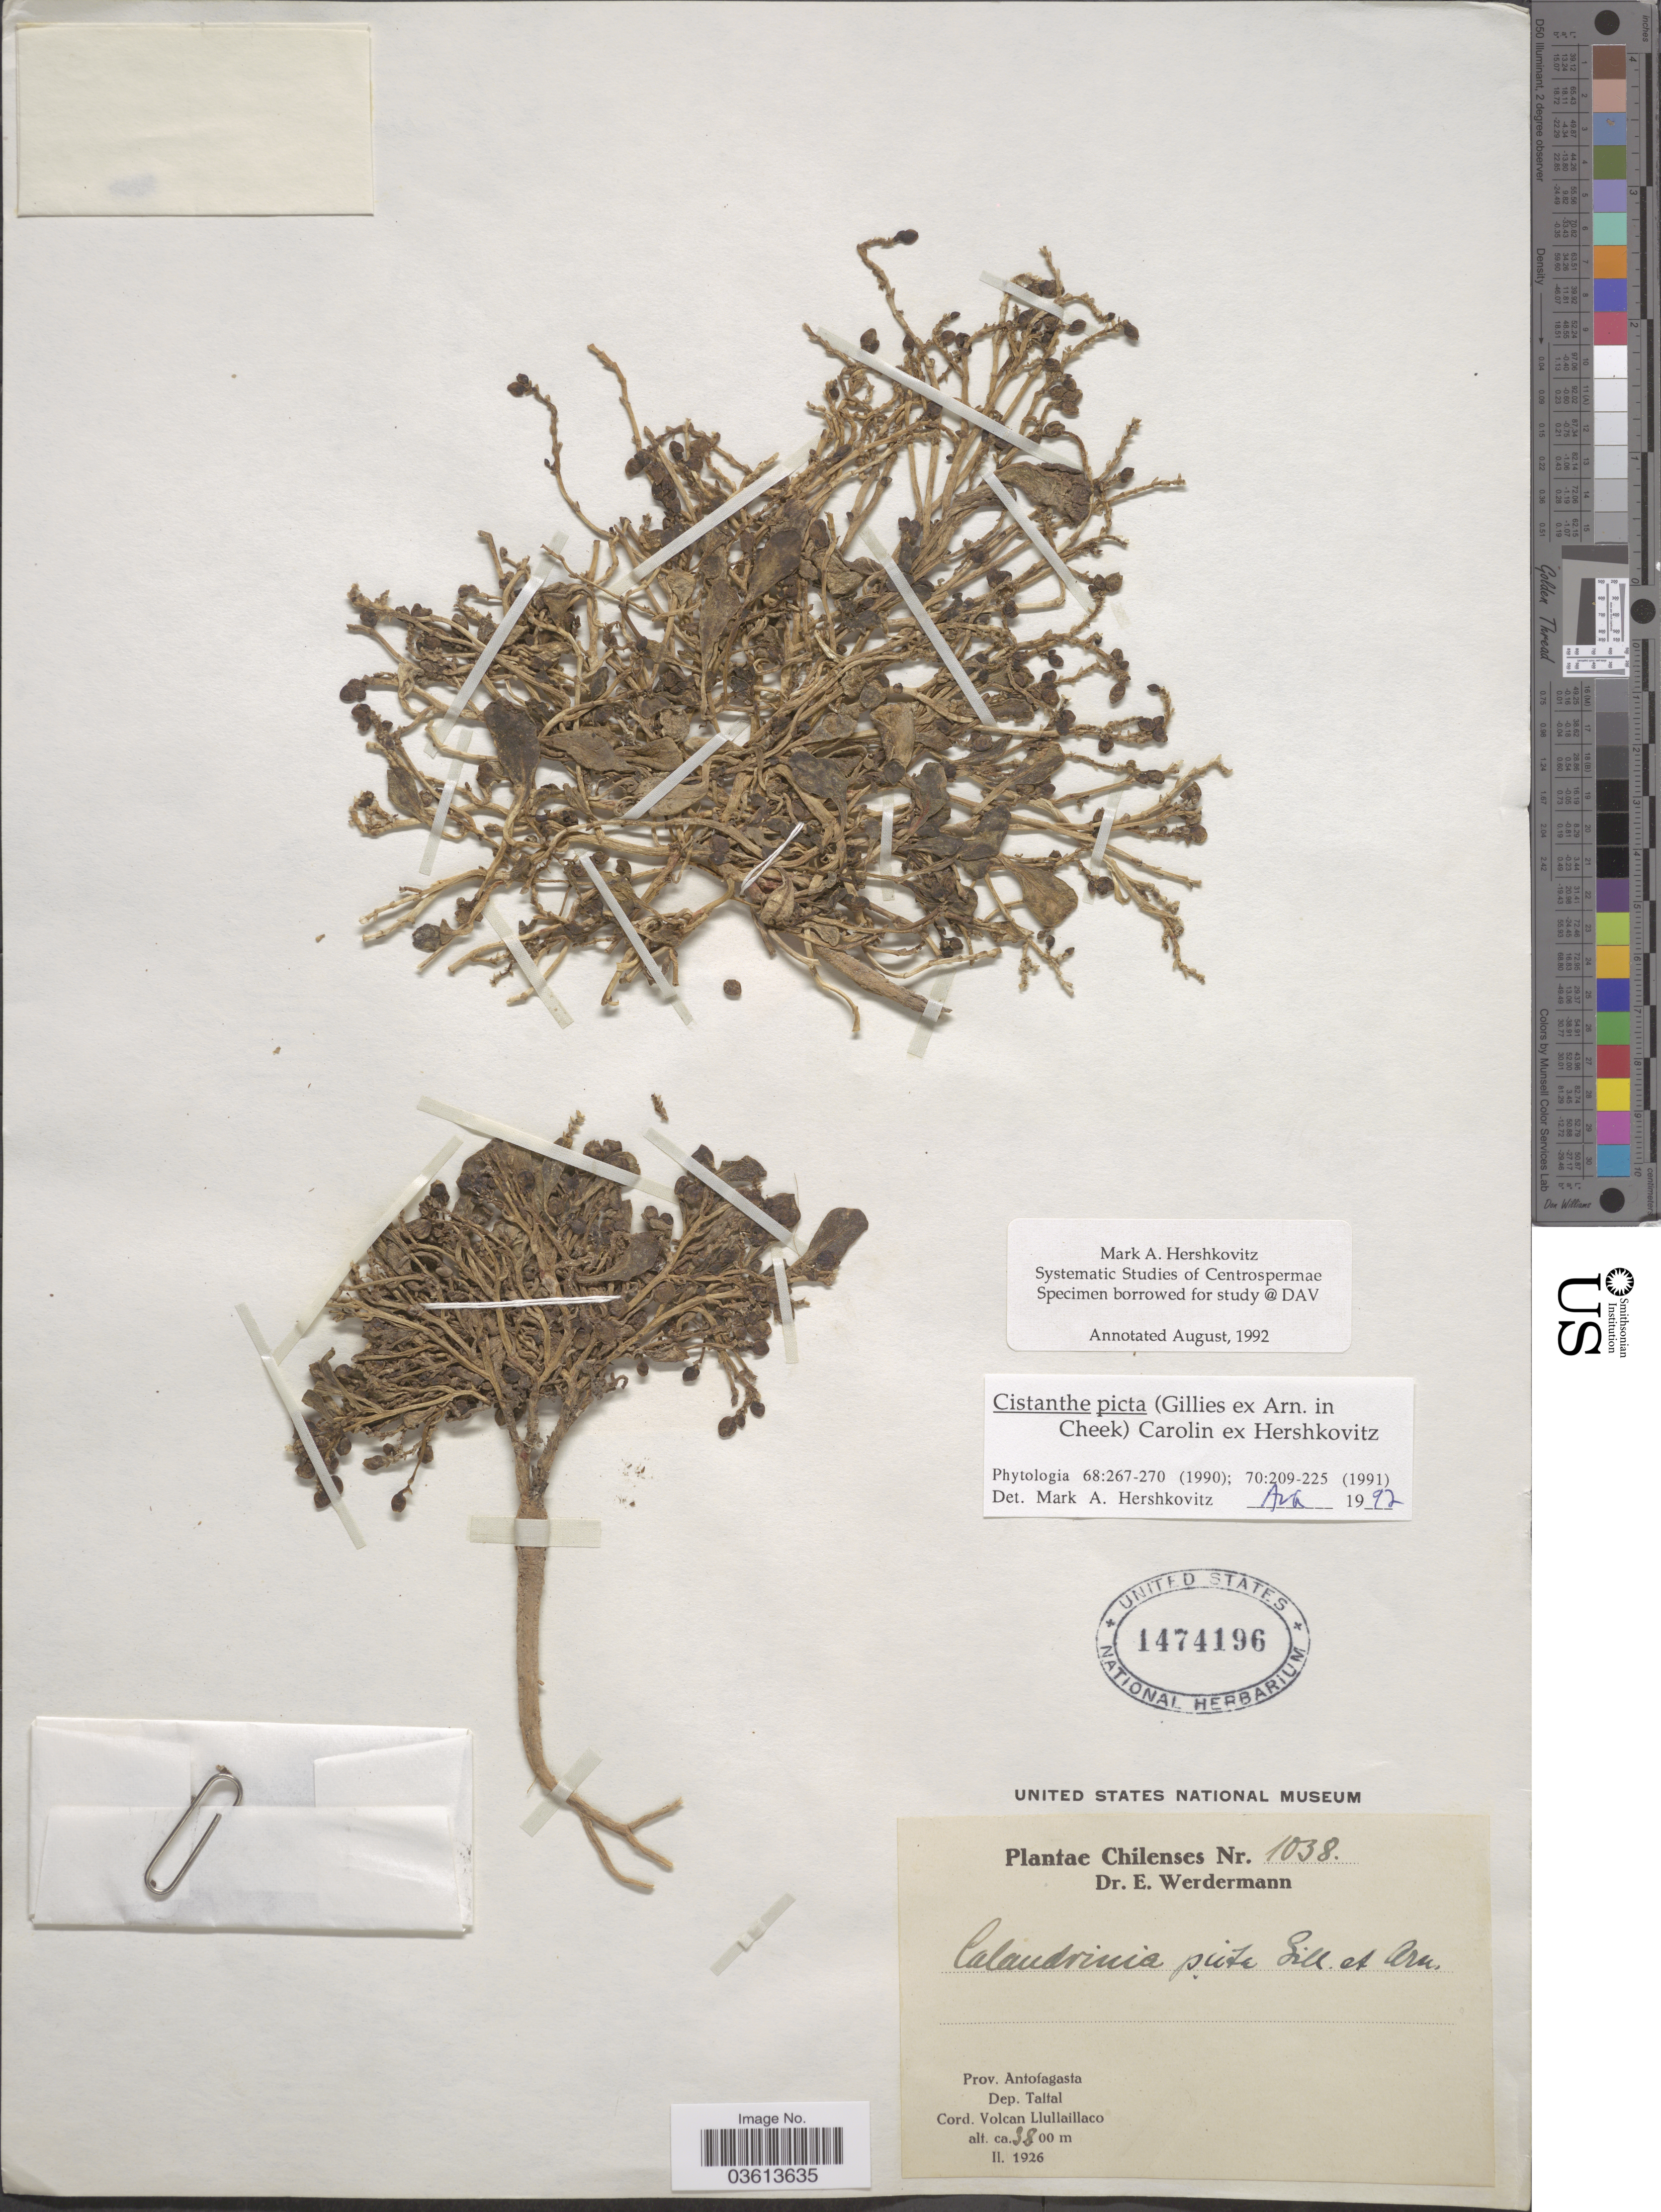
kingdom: Plantae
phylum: Tracheophyta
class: Magnoliopsida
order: Caryophyllales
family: Montiaceae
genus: Cistanthe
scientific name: Cistanthe picta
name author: (Gillies ex Arn.) Carolin ex Hershk.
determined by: Hershkovitz, M. A.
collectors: E. Werdermann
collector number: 1038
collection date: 1926-02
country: Chile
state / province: Antofagasta (II)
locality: Prov. Antofagasta. Dep. Taltal. Cord. Volcan Llullaillaco.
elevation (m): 3800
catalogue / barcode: US 1474196